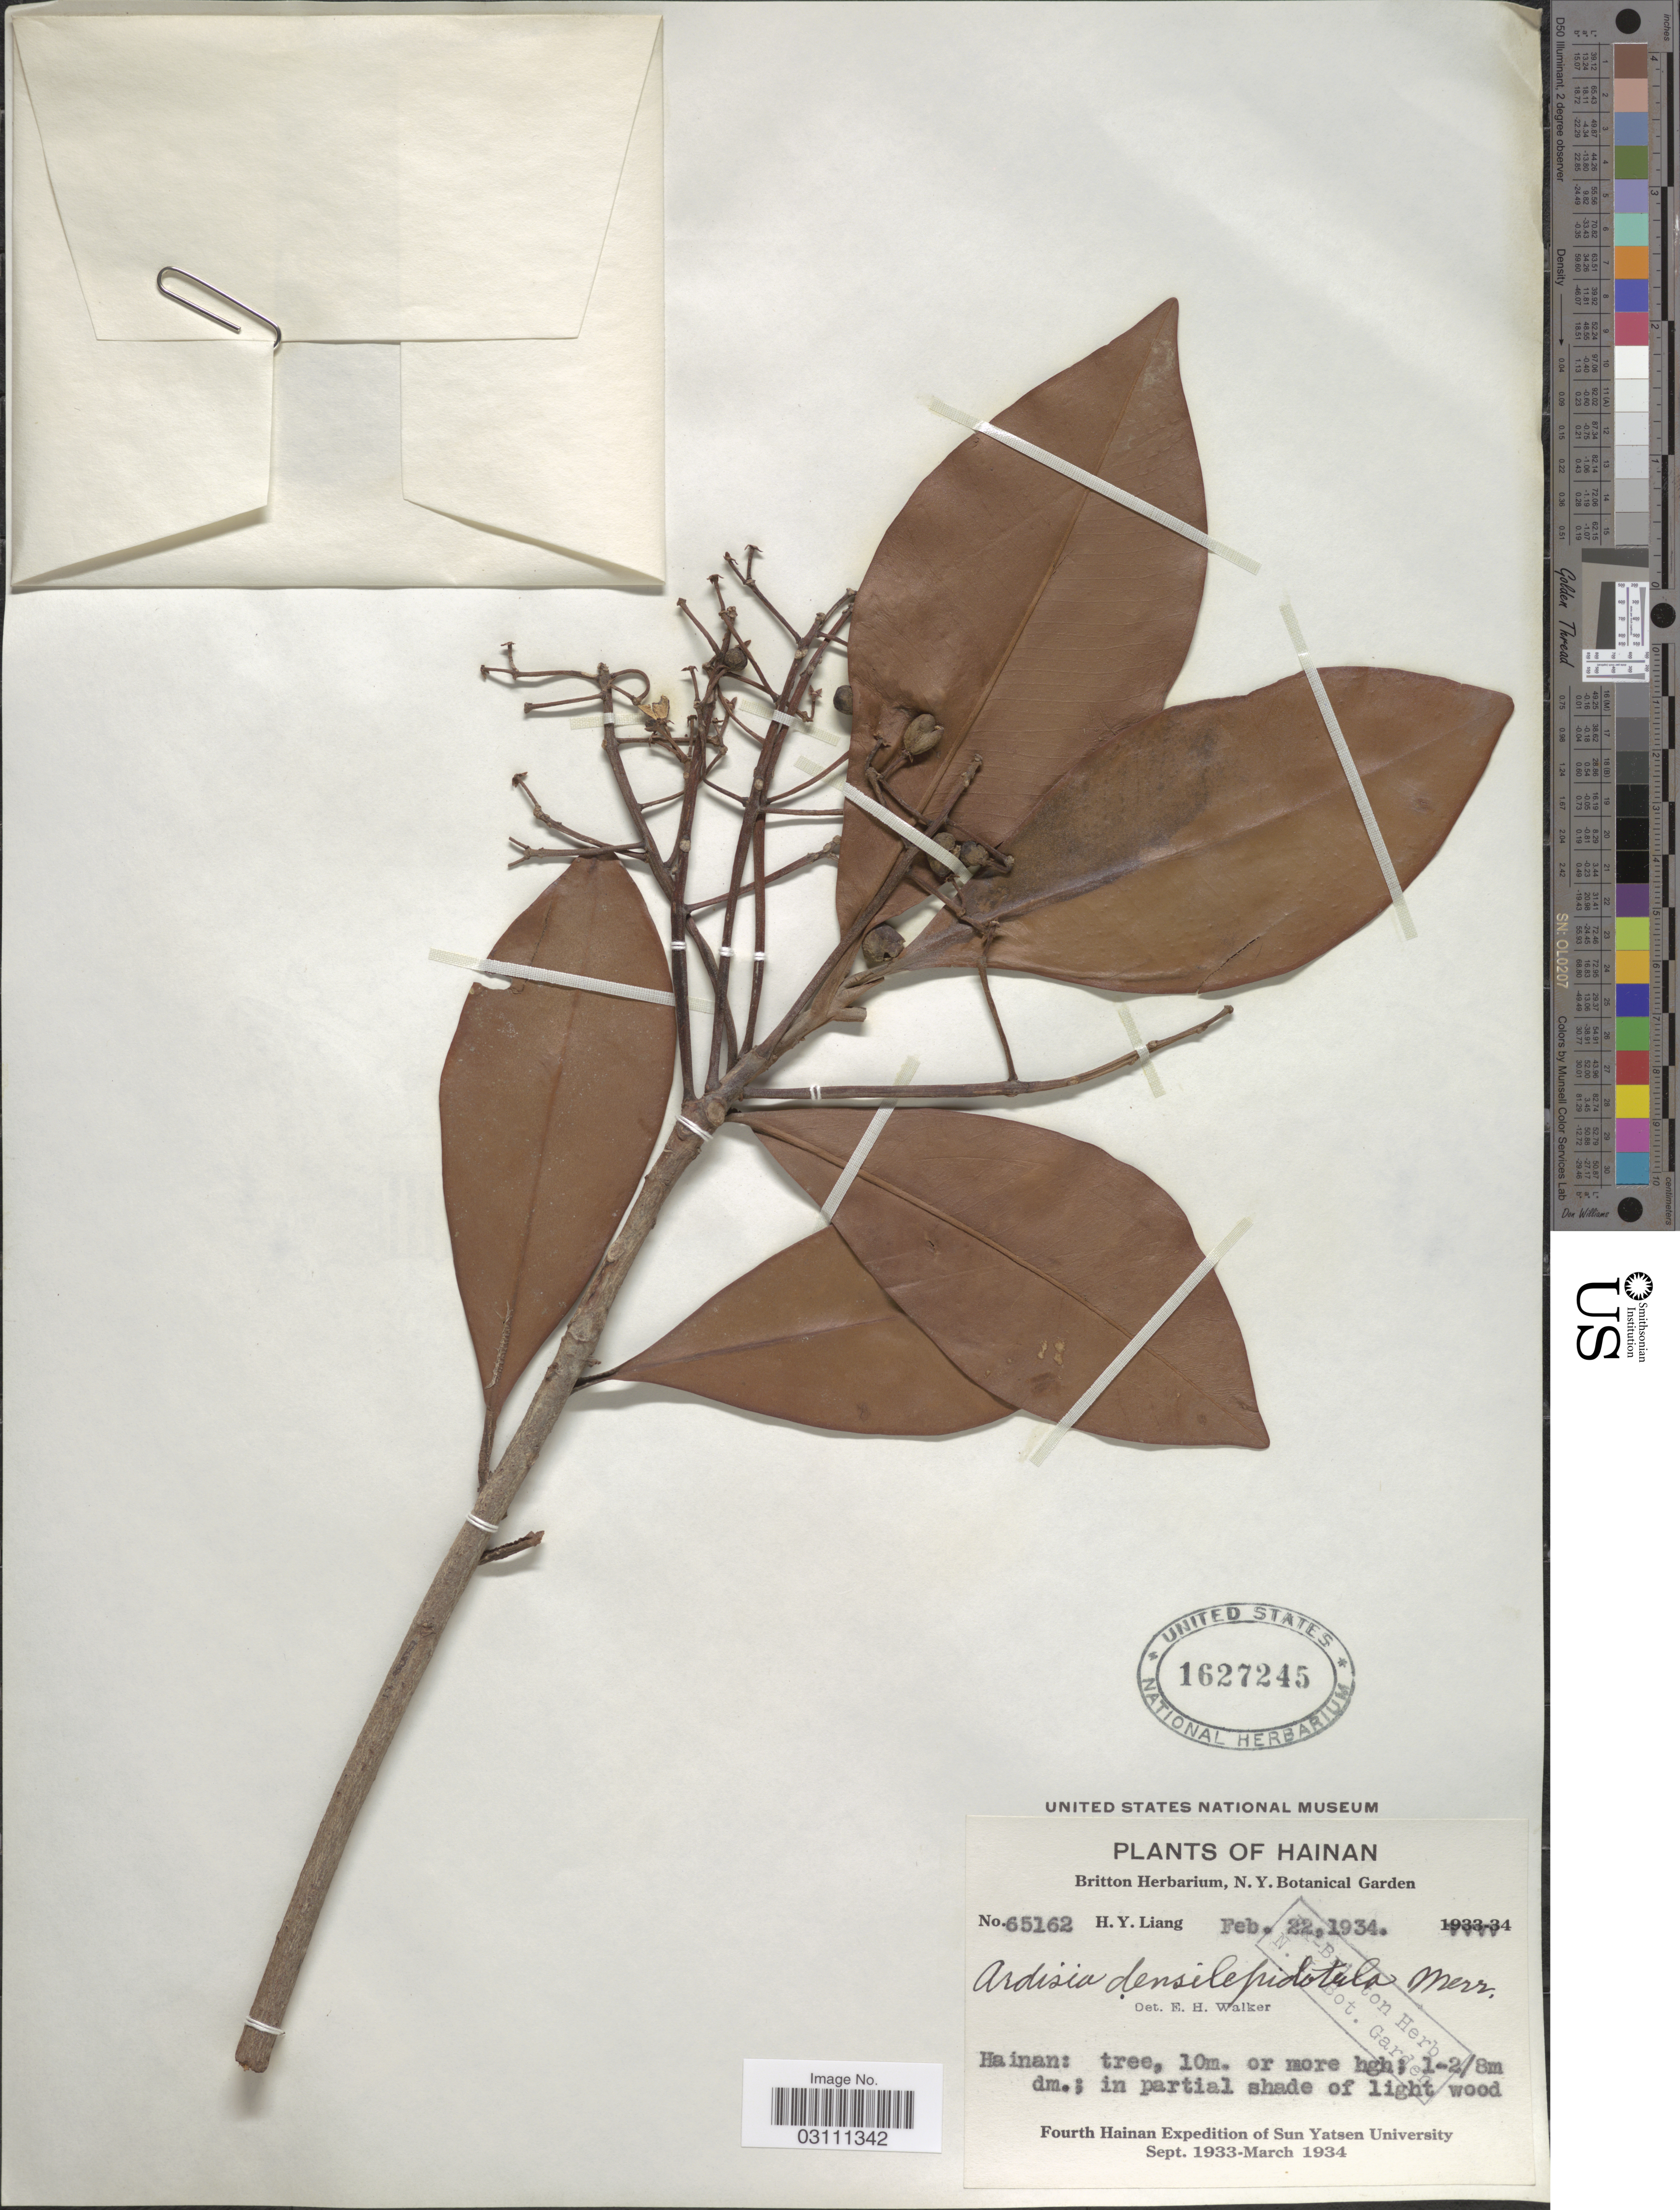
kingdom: Plantae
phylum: Tracheophyta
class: Magnoliopsida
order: Ericales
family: Primulaceae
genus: Ardisia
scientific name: Ardisia densilepidotula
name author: Merr.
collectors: H. Y. Liang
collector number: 65162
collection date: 1934-02-22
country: China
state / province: Hainan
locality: Hainan.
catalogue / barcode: US 1627245